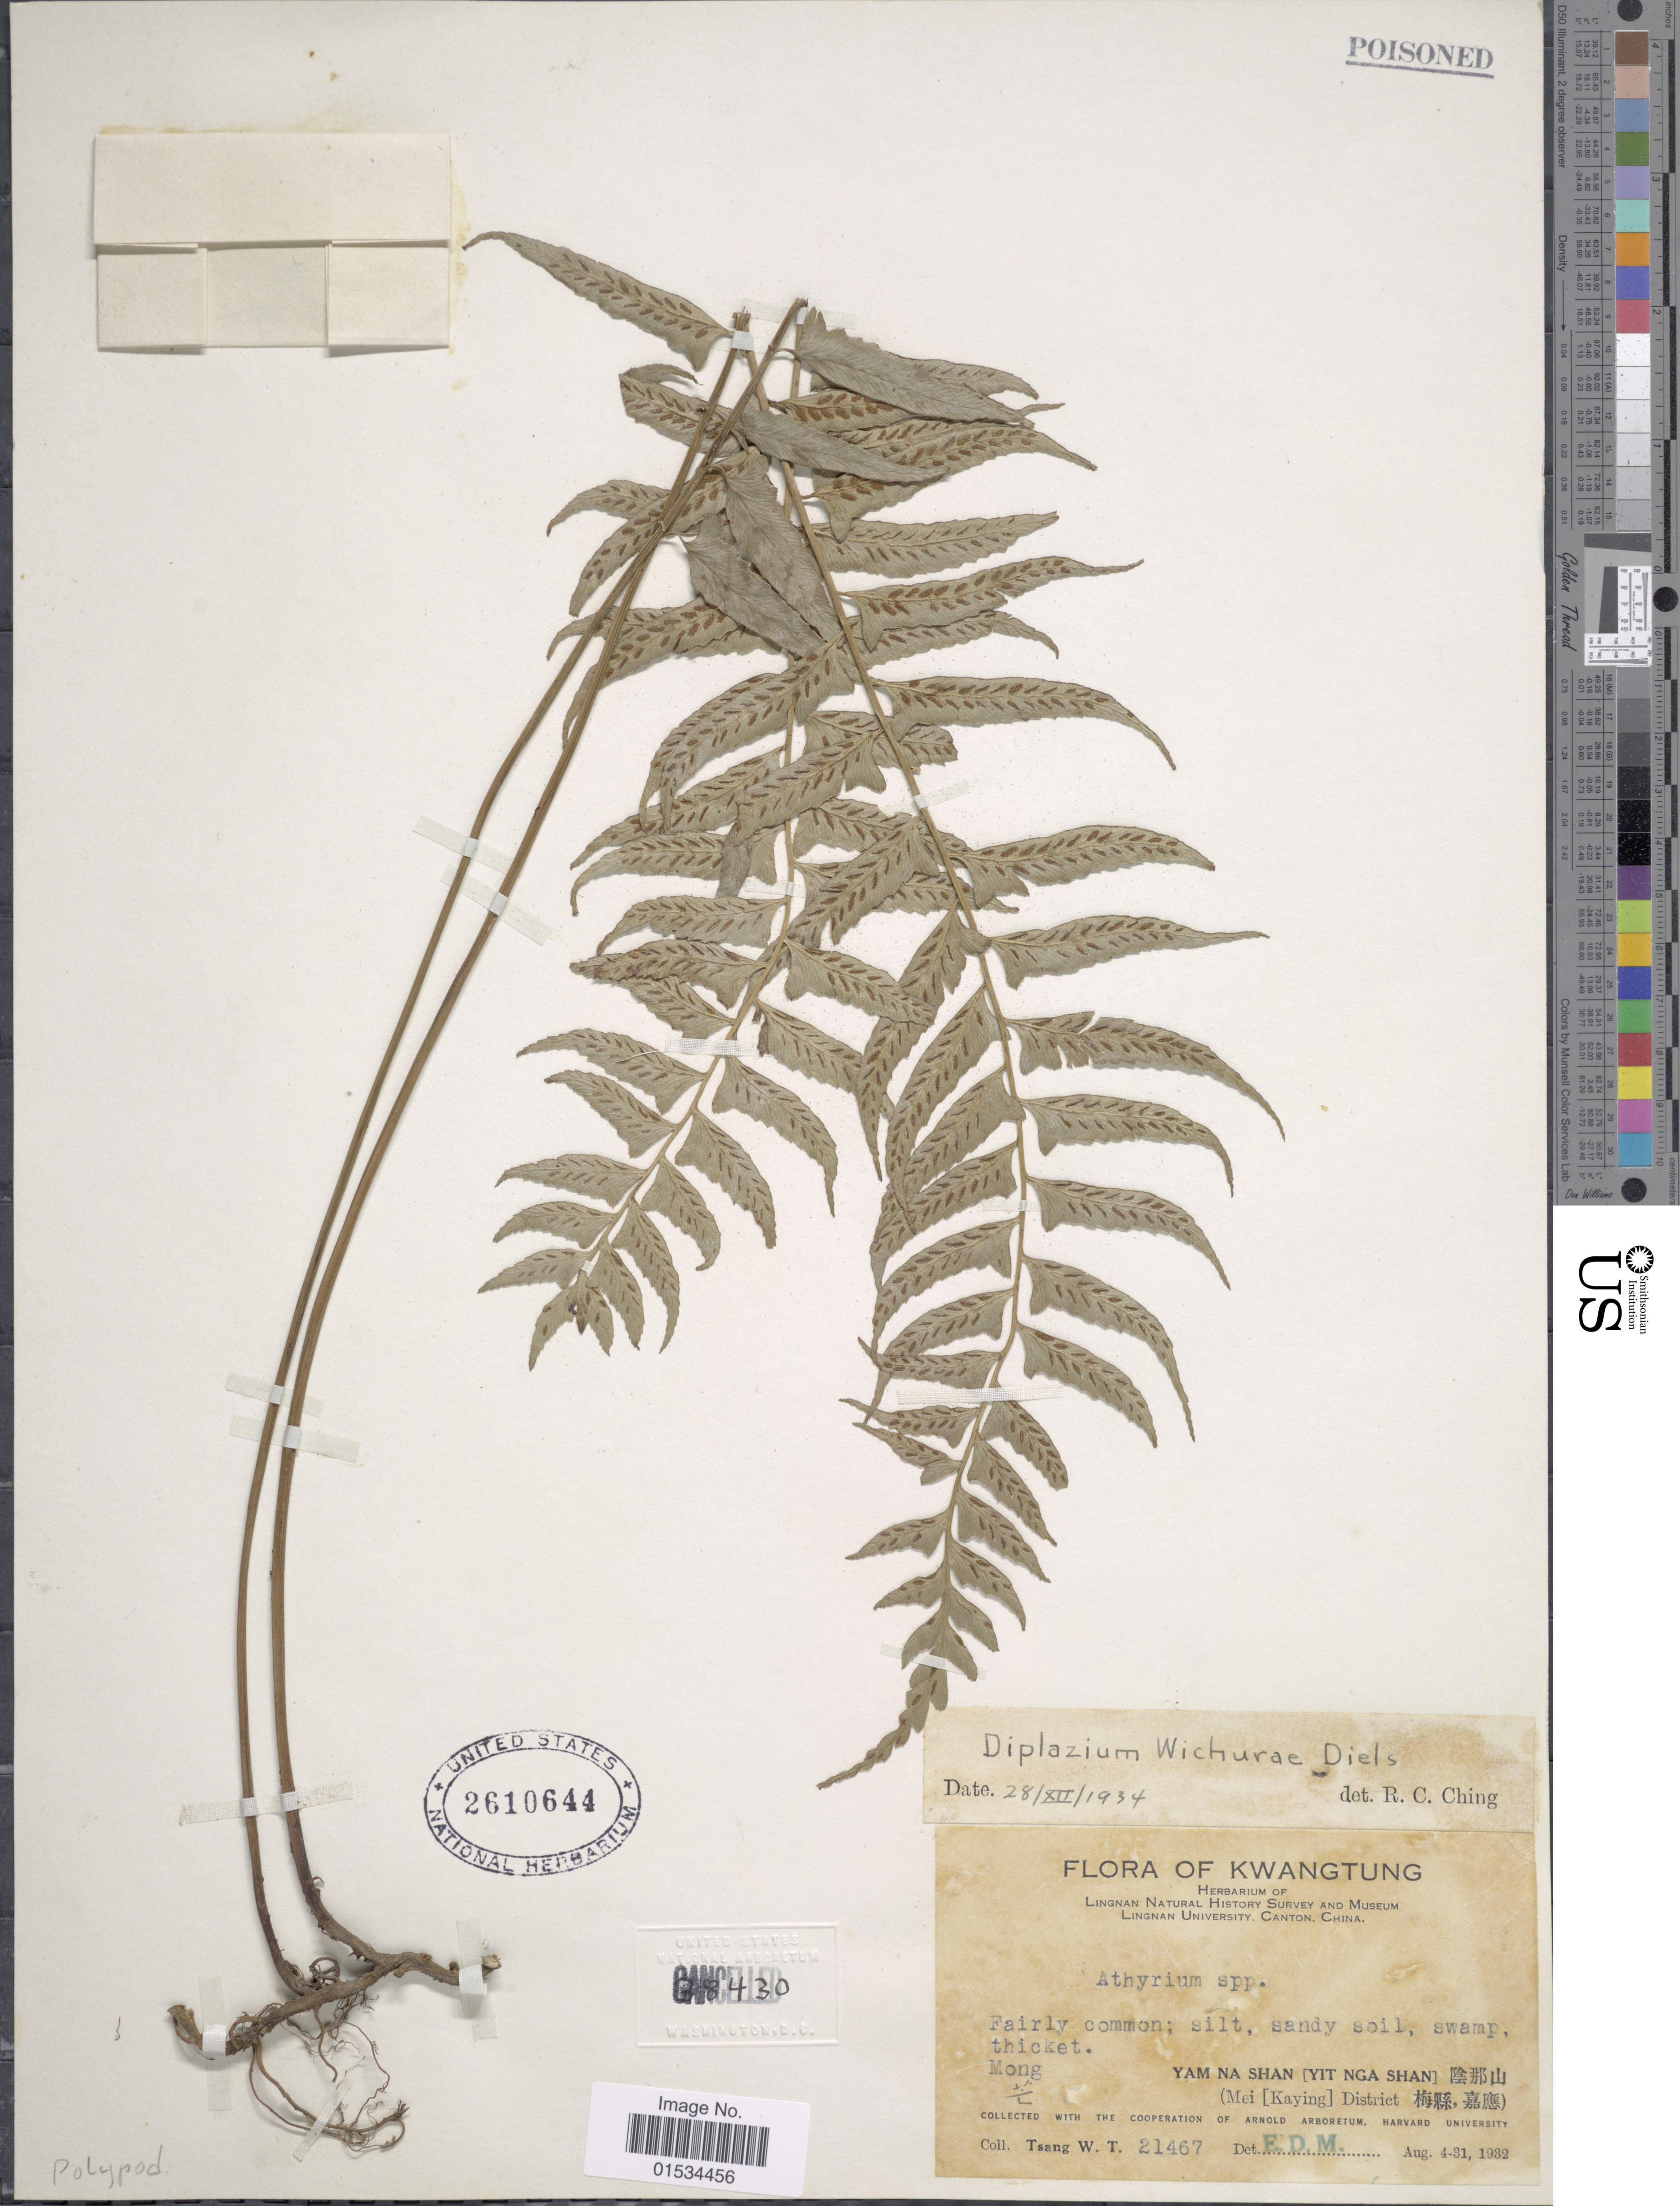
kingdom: Plantae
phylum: Tracheophyta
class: Polypodiopsida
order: Polypodiales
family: Athyriaceae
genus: Diplazium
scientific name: Diplazium wichurae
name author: (Mett.) Diels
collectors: W. T. Tsang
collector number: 21467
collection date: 1932-08-04/1932-08-31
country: China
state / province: Guangdong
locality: Kwangtung, Yam Na Shan [Yit Nga Shan] (Mei [Kaying] District), Mong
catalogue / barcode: US 2610644